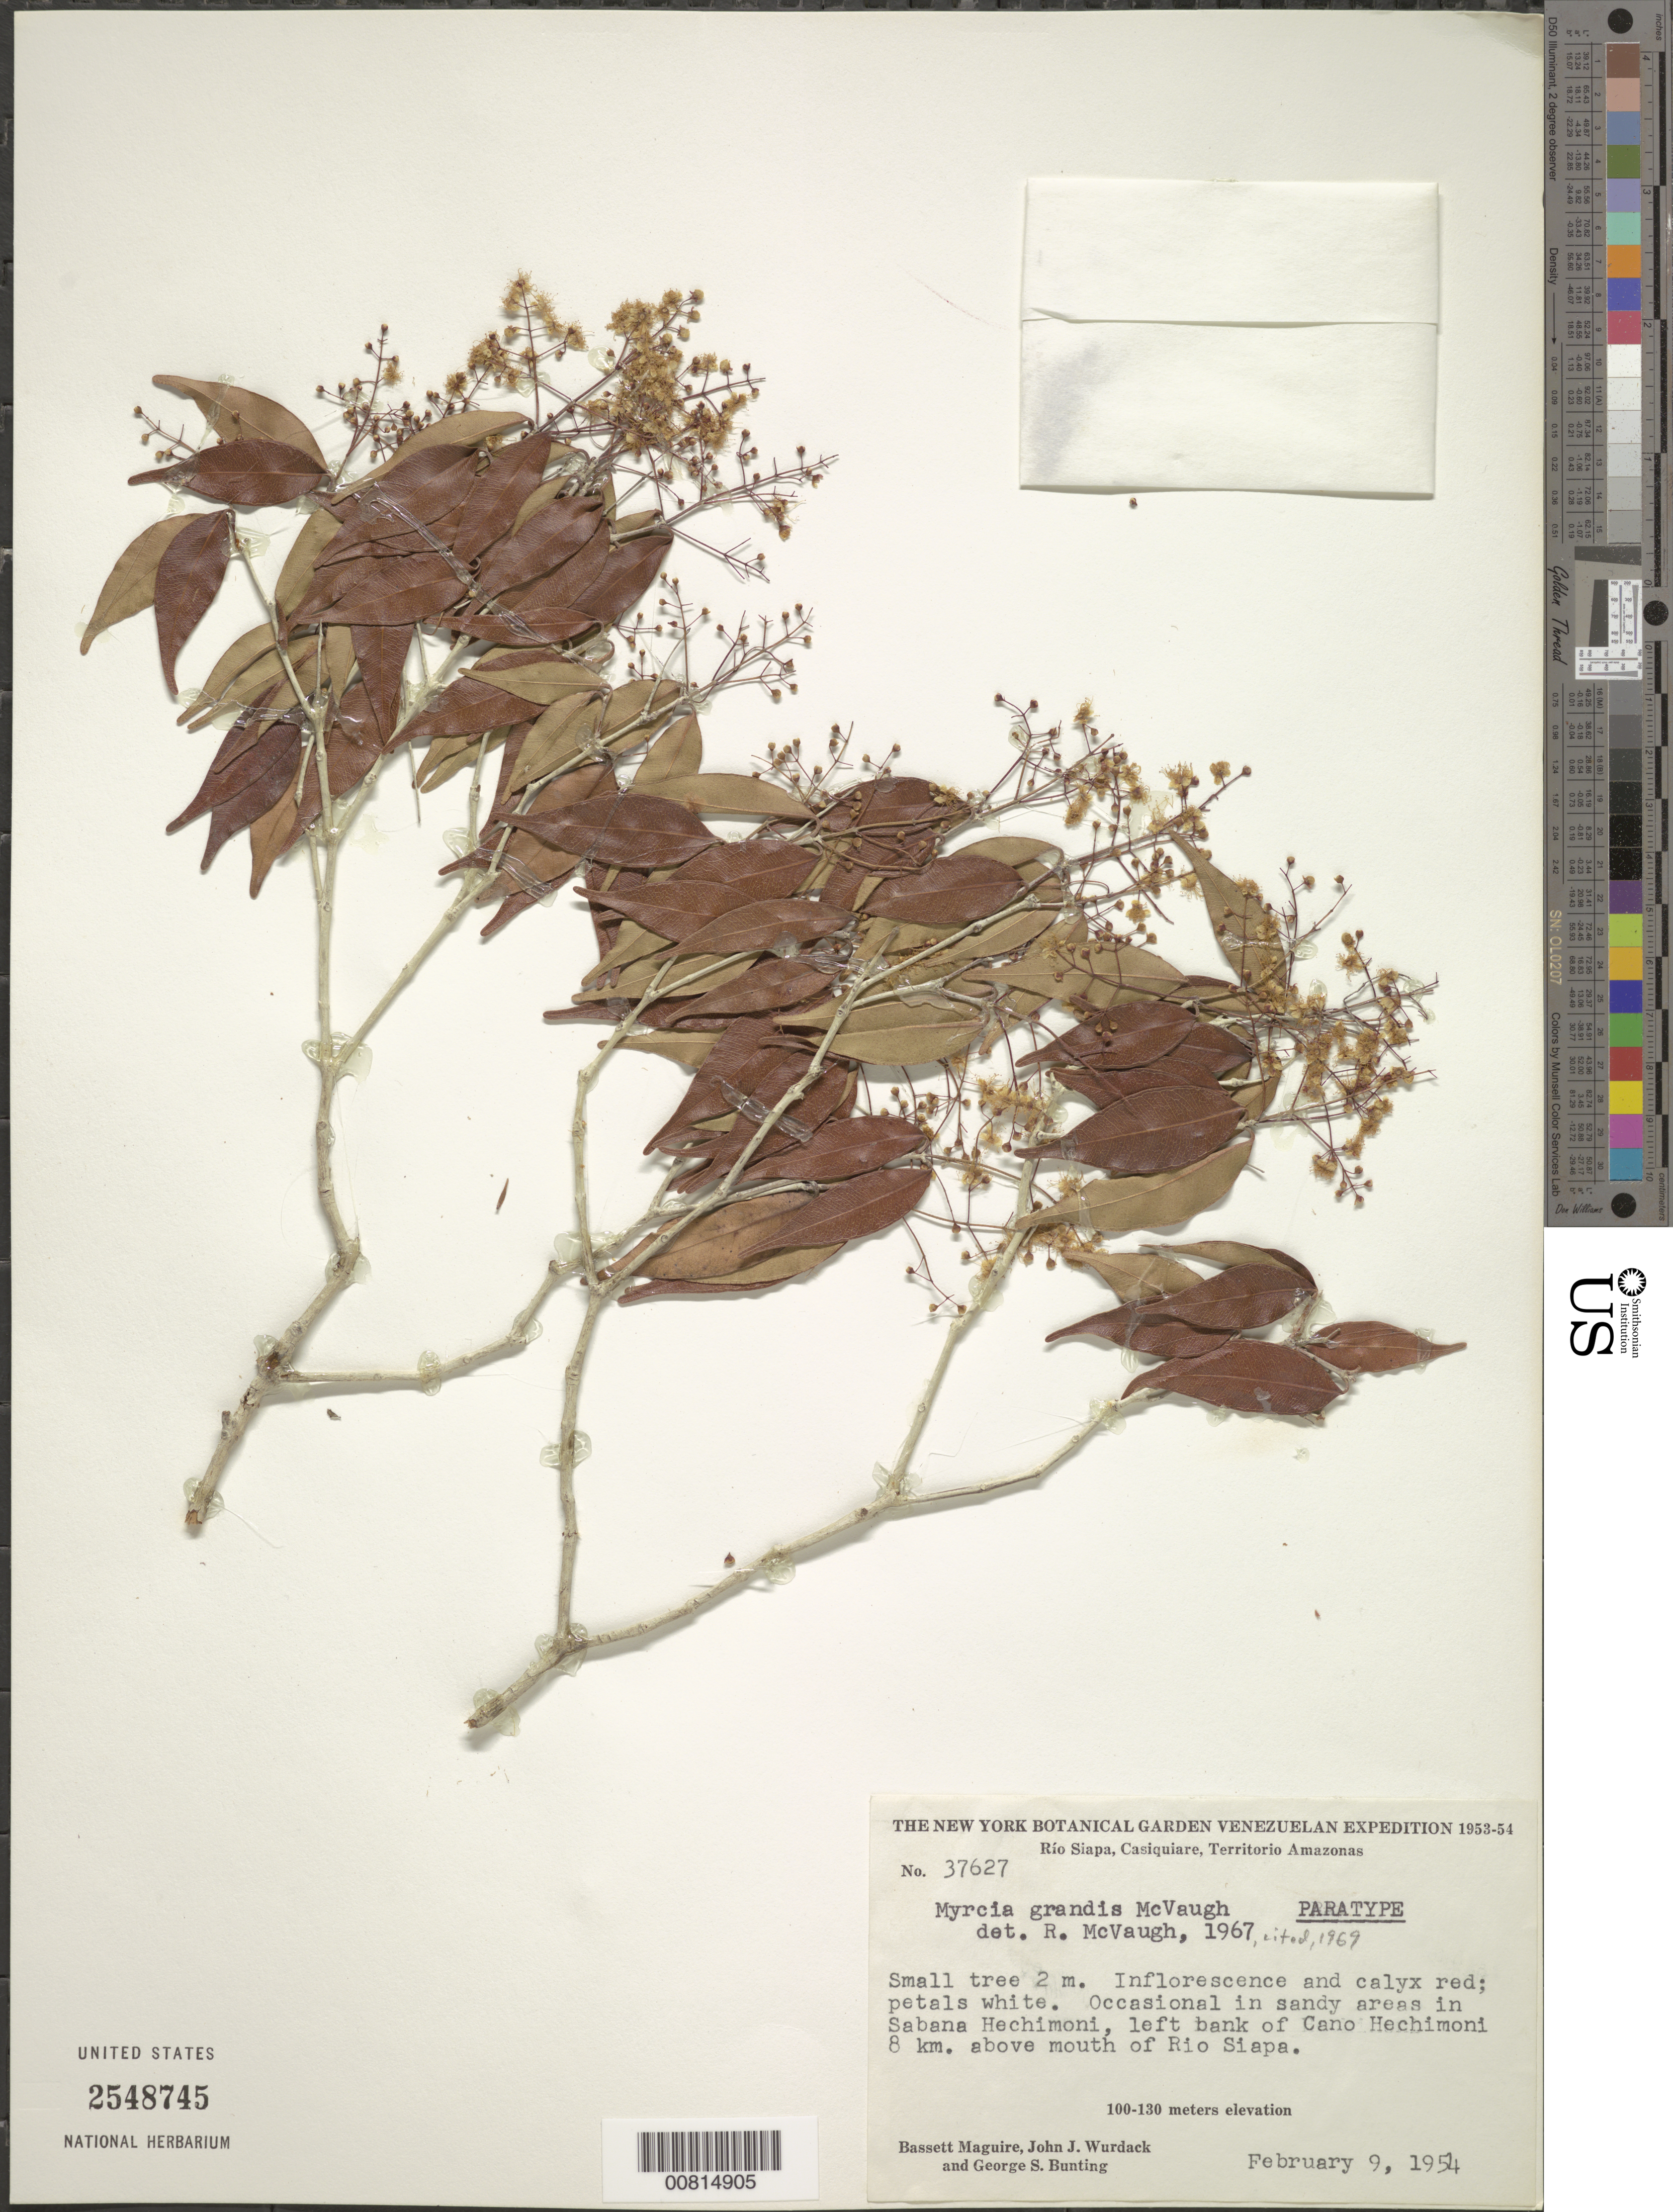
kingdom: Plantae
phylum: Tracheophyta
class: Magnoliopsida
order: Myrtales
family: Myrtaceae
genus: Myrcia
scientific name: Myrcia grandis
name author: McVaugh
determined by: McVaugh, R.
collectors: B. Maguire, J. J. Wurdack & G. S. Bunting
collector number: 37627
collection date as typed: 9-Feb-54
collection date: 1954-02-09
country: Venezuela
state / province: Amazonas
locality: Sabana Hechimoni, 8 km above mouth of Caño Hechimoni; Río Siapa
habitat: Sandy areas in savanna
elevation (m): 100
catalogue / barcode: US 2548745